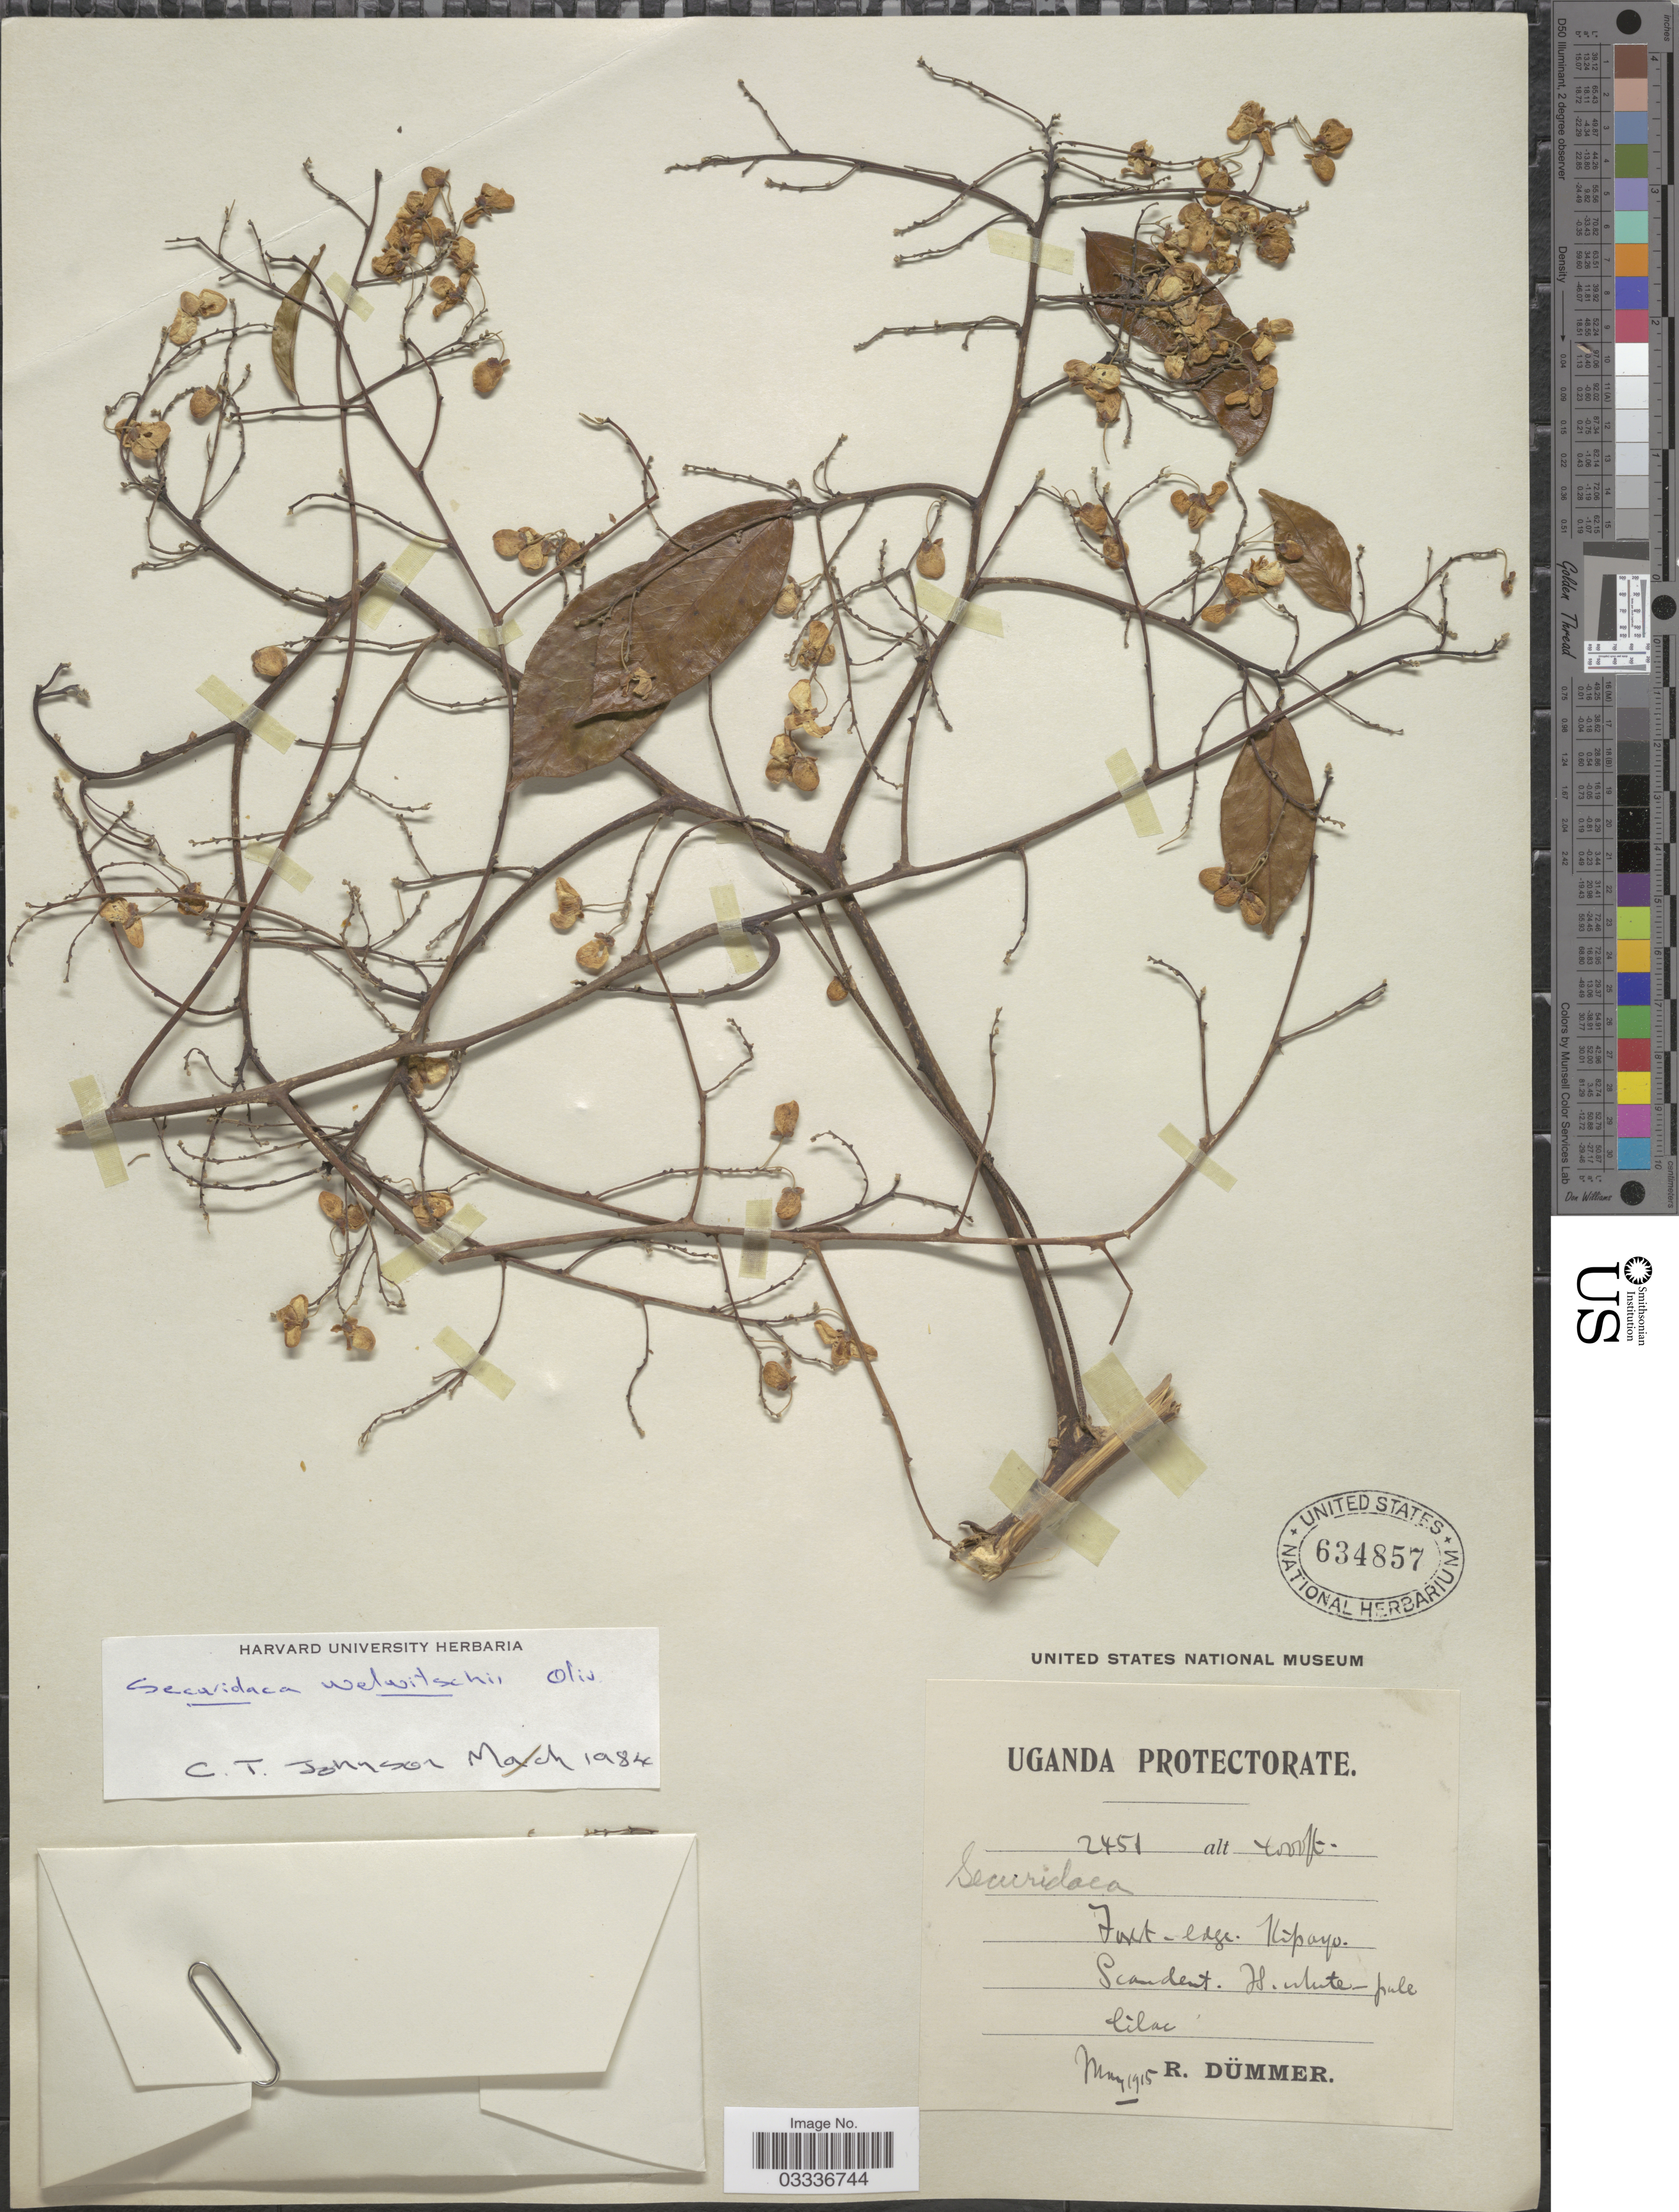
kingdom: Plantae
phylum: Tracheophyta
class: Magnoliopsida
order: Fabales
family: Polygalaceae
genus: Securidaca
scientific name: Securidaca welwitschii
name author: Oliv.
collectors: R. A. Dümmer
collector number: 2451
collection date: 1915-05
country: Uganda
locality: Kipayo.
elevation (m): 1219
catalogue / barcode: US 634857